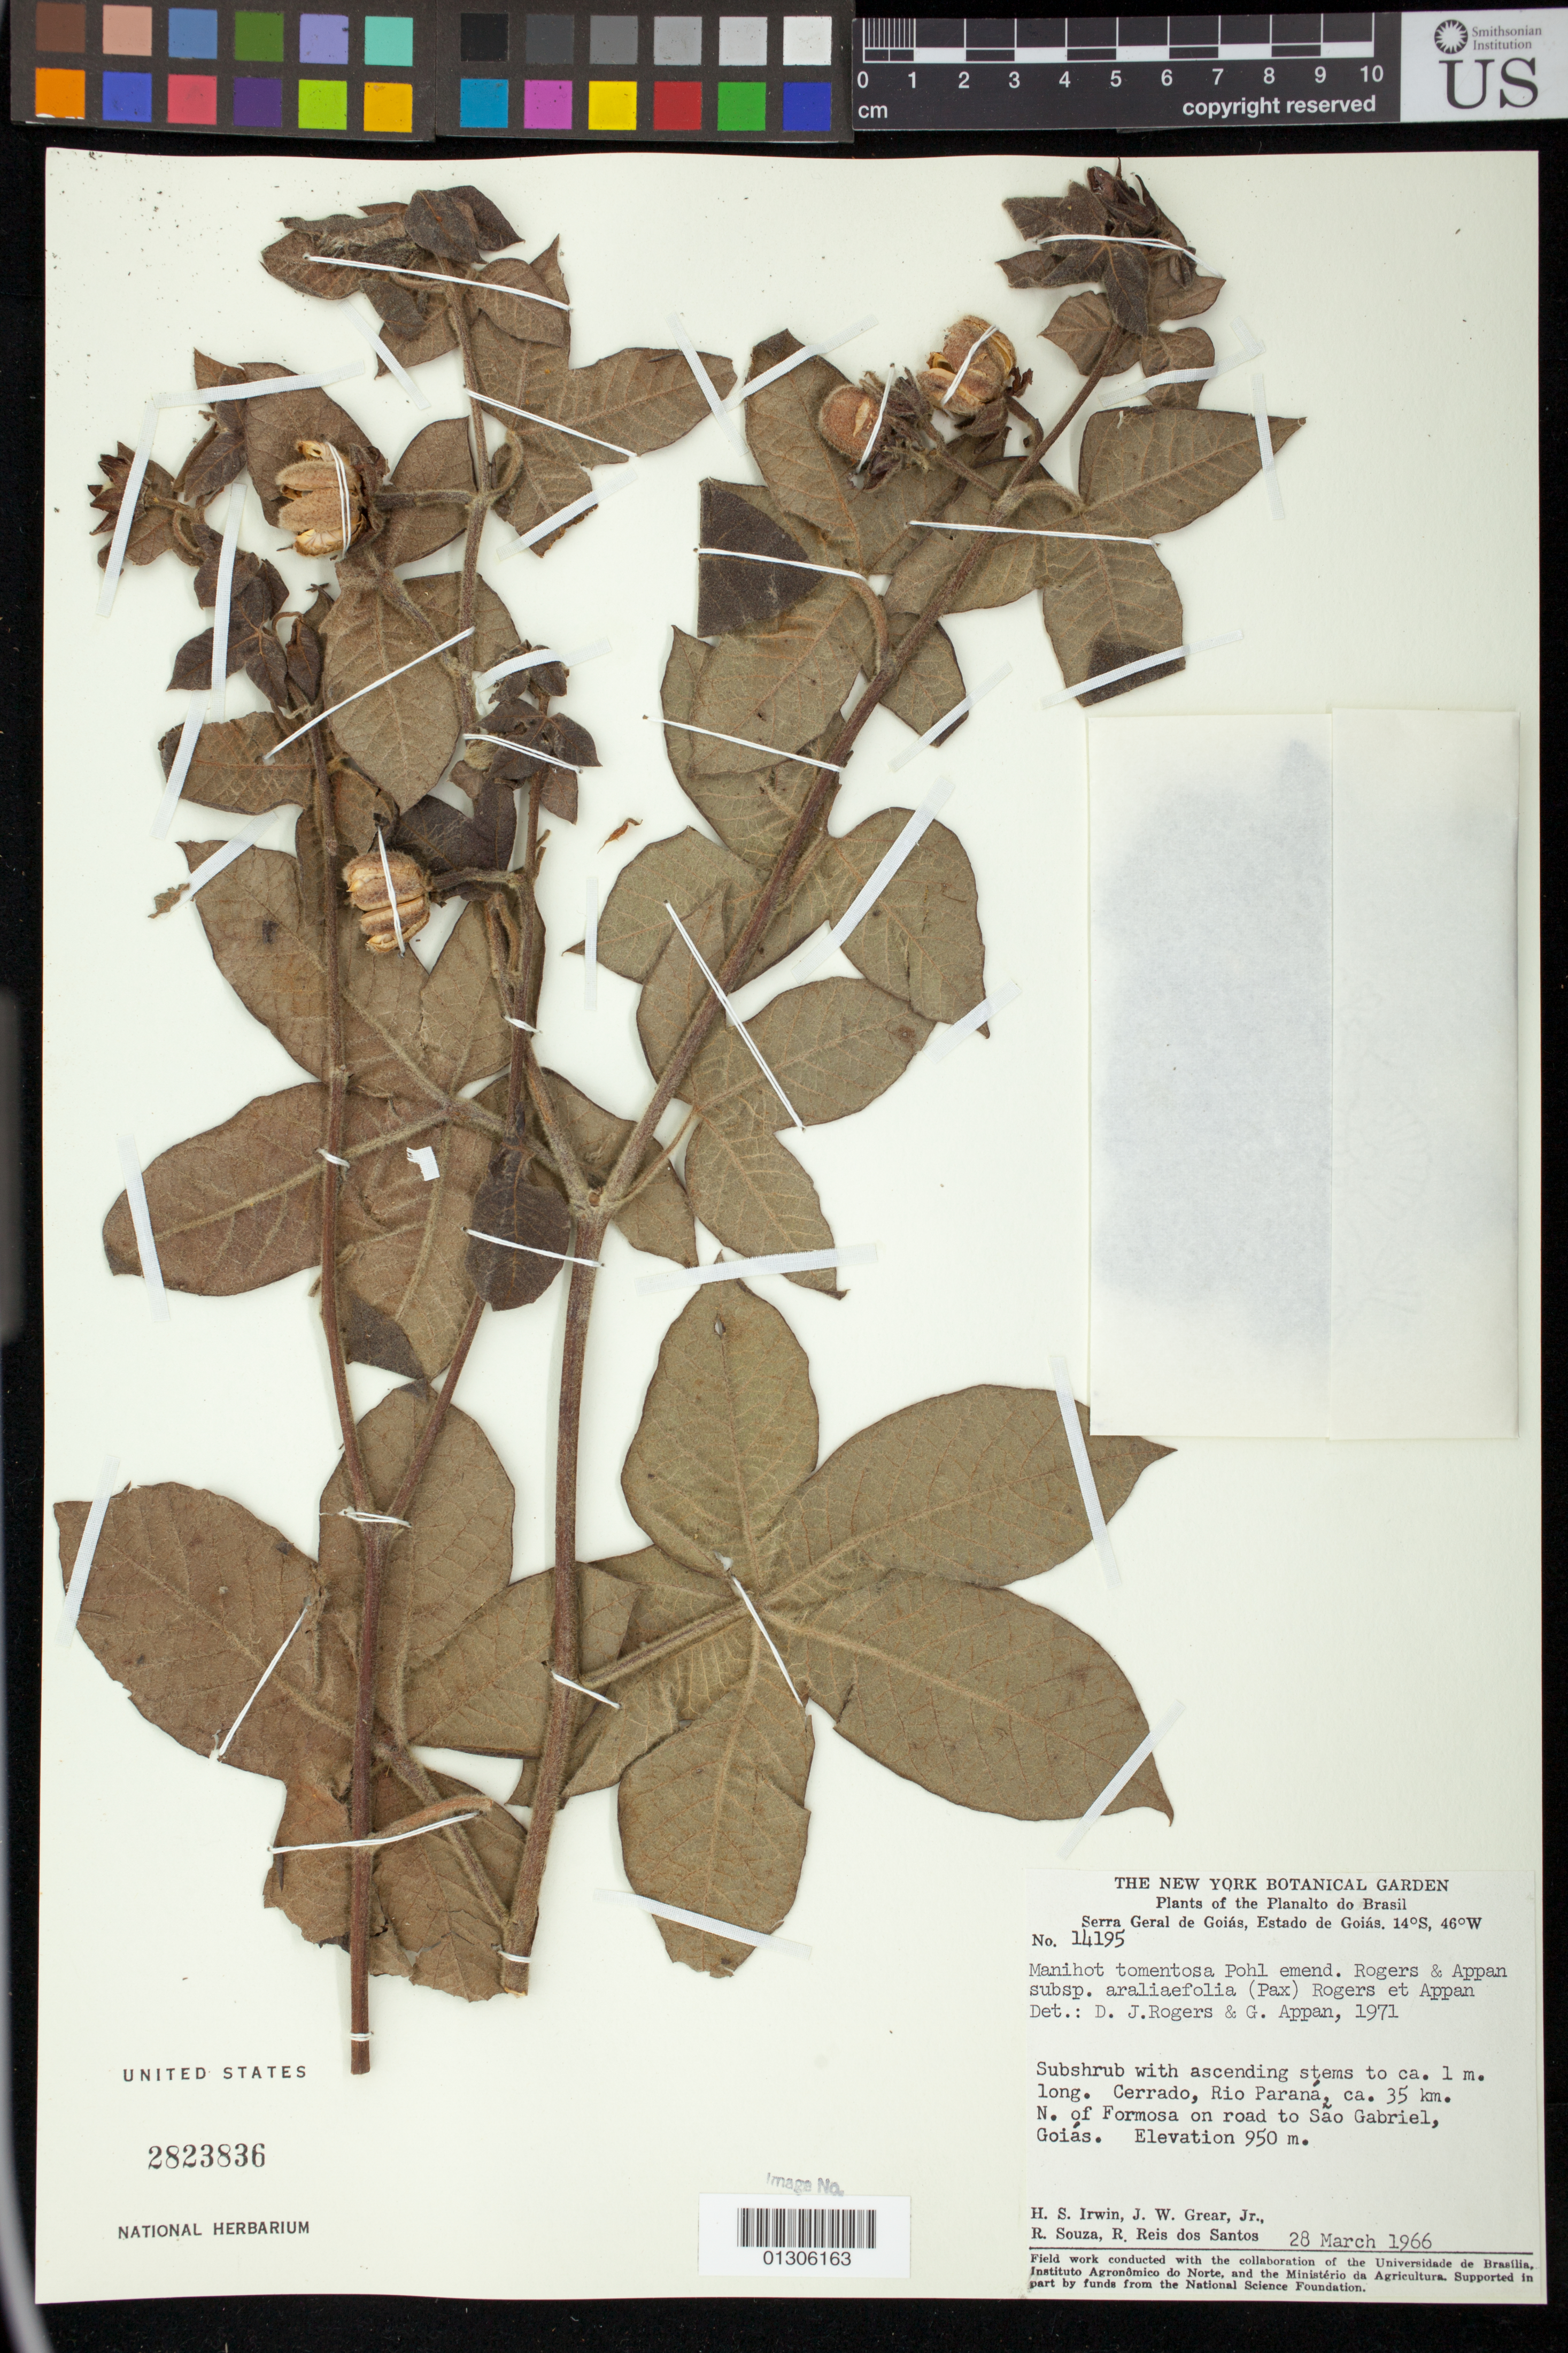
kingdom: Plantae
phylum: Tracheophyta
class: Magnoliopsida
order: Malpighiales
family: Euphorbiaceae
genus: Manihot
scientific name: Manihot tomentosa subsp. araliifolia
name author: (Pax) D.J. Rogers & Appan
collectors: H. Irwin, J. W. Grear, R. Souza & R. Reis dos Santos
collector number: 14195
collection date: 1966-03-28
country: Brazil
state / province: Goiás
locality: Cerrado Rio Parana, ca. 35 km. N. of Formosa on road to Sao Gabriel, Goiás.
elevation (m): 950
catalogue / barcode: US 2823836